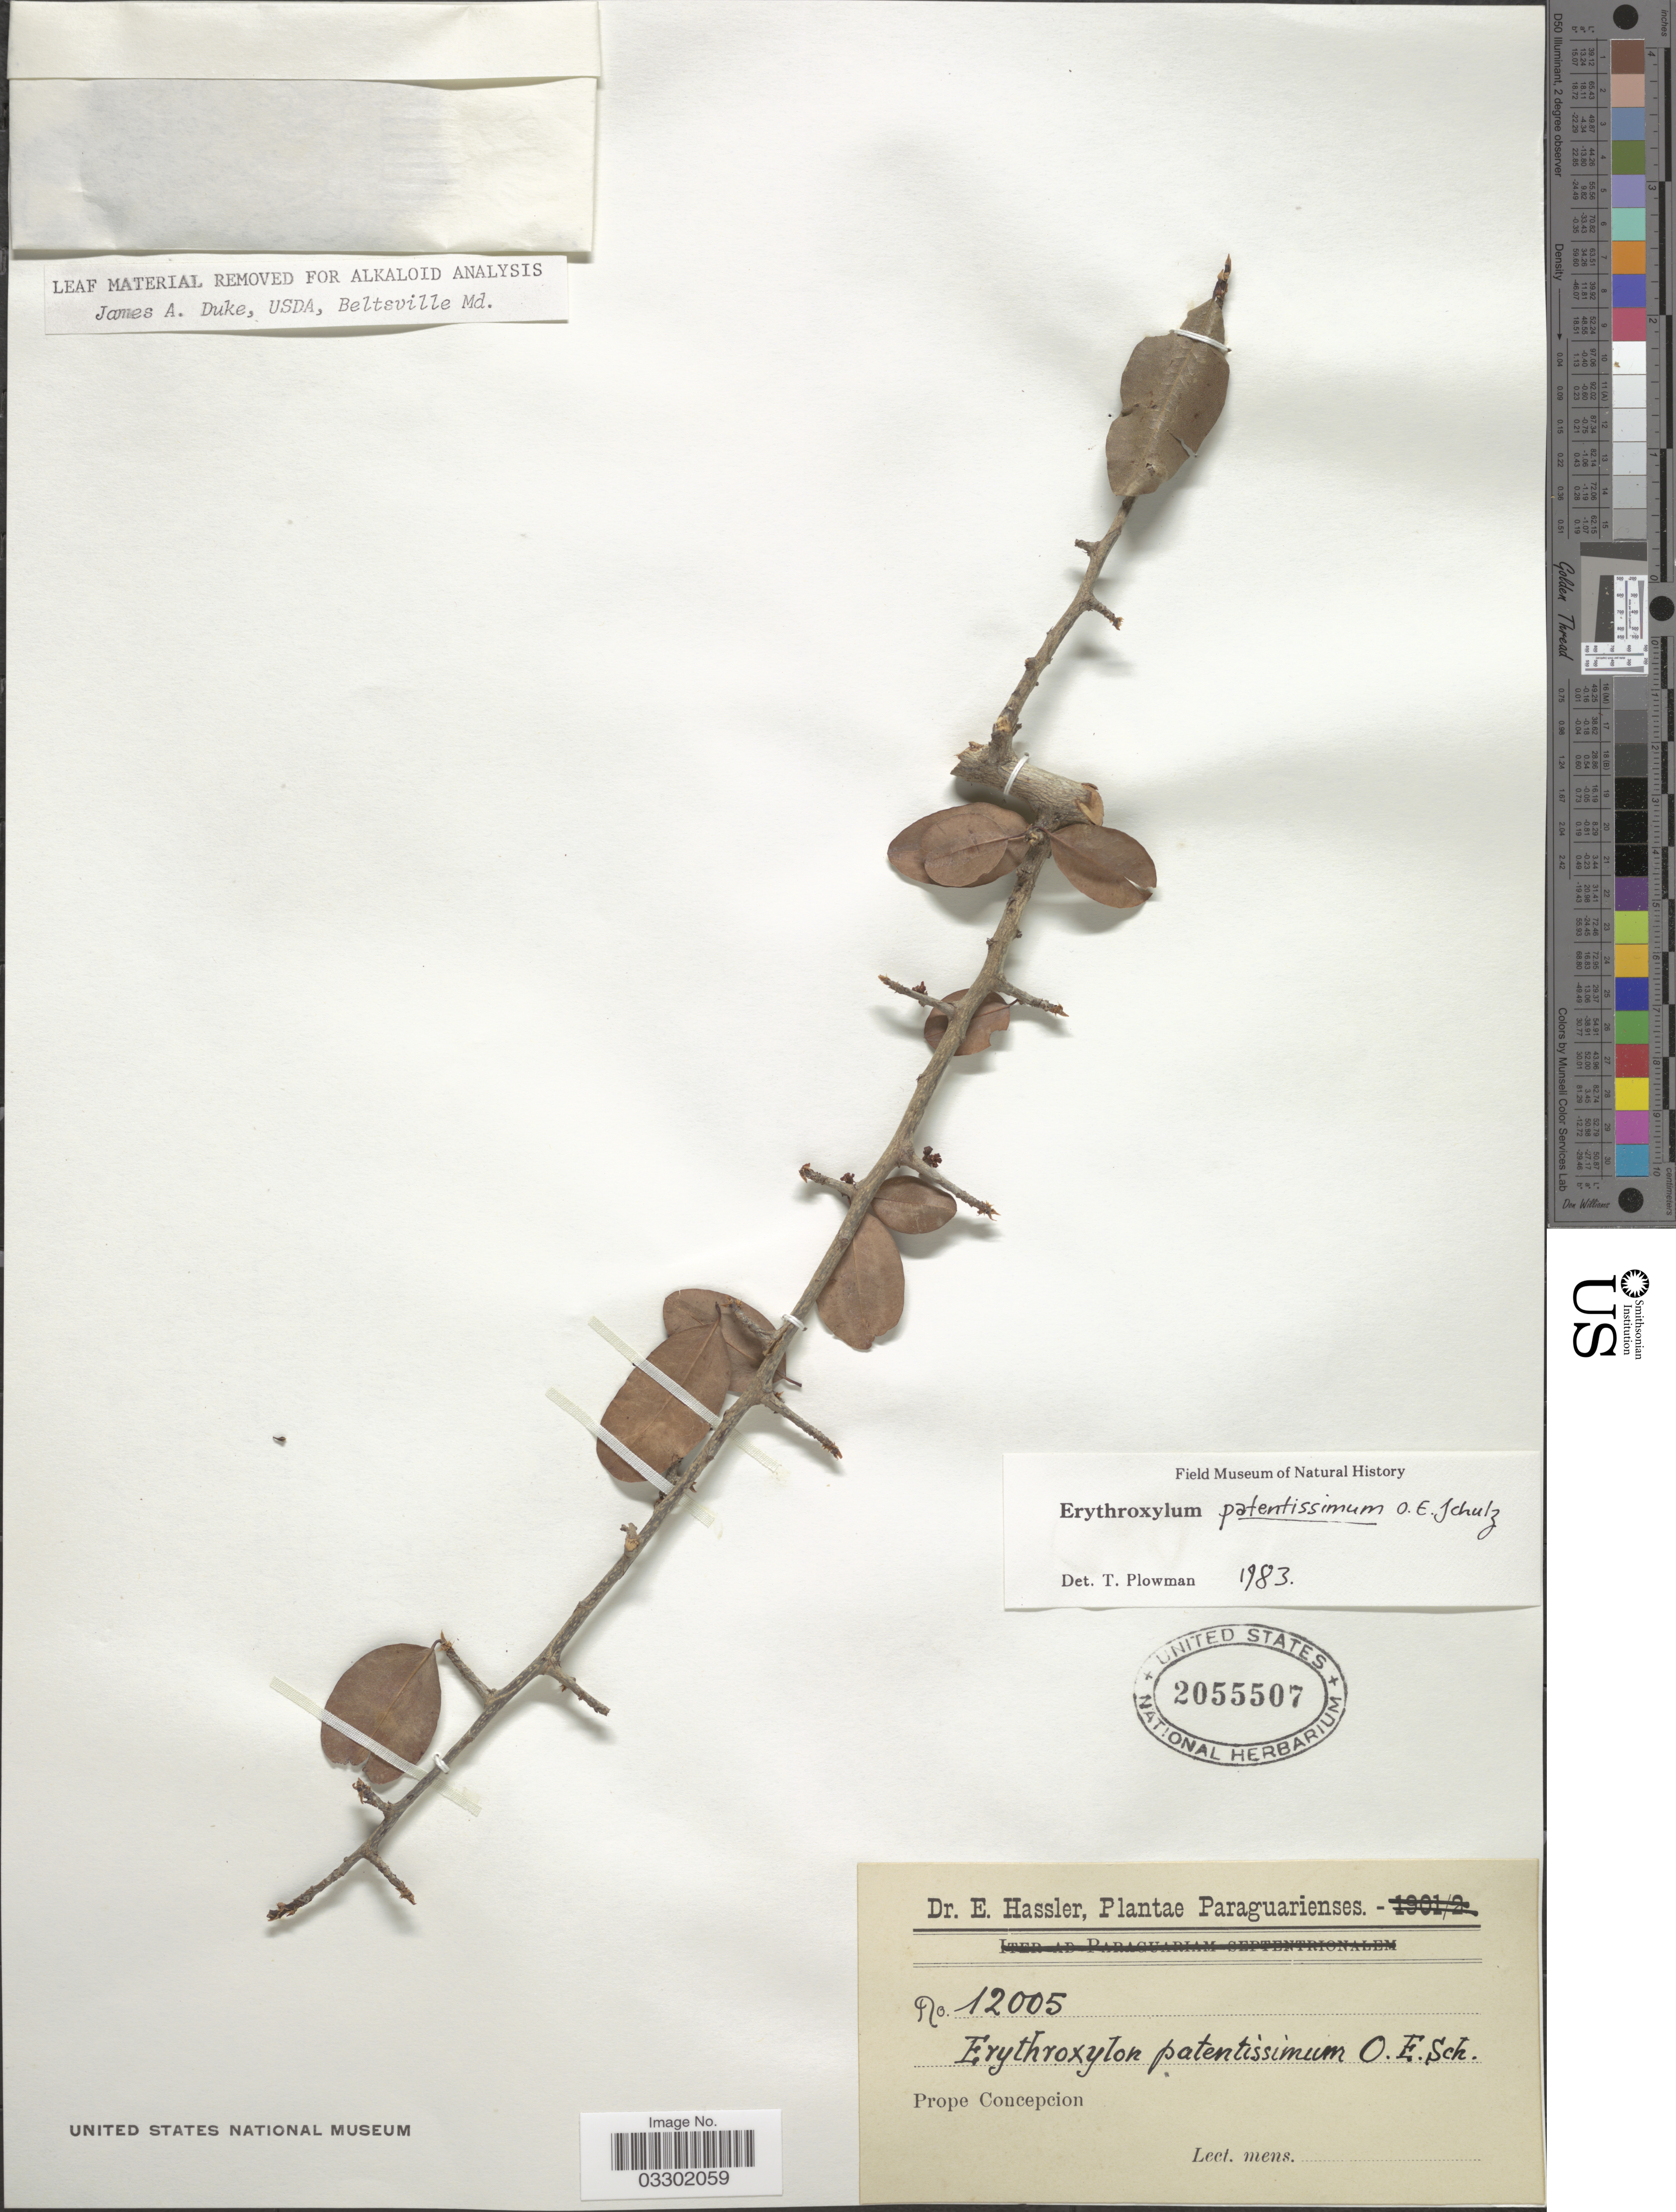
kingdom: Plantae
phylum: Tracheophyta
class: Magnoliopsida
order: Malpighiales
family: Erythroxylaceae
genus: Erythroxylum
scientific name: Erythroxylum patentissimum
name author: O.E. Schulz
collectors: E. Hassler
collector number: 12005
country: Paraguay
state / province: Concepcion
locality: Prope Concepcion.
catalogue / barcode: US 2055507